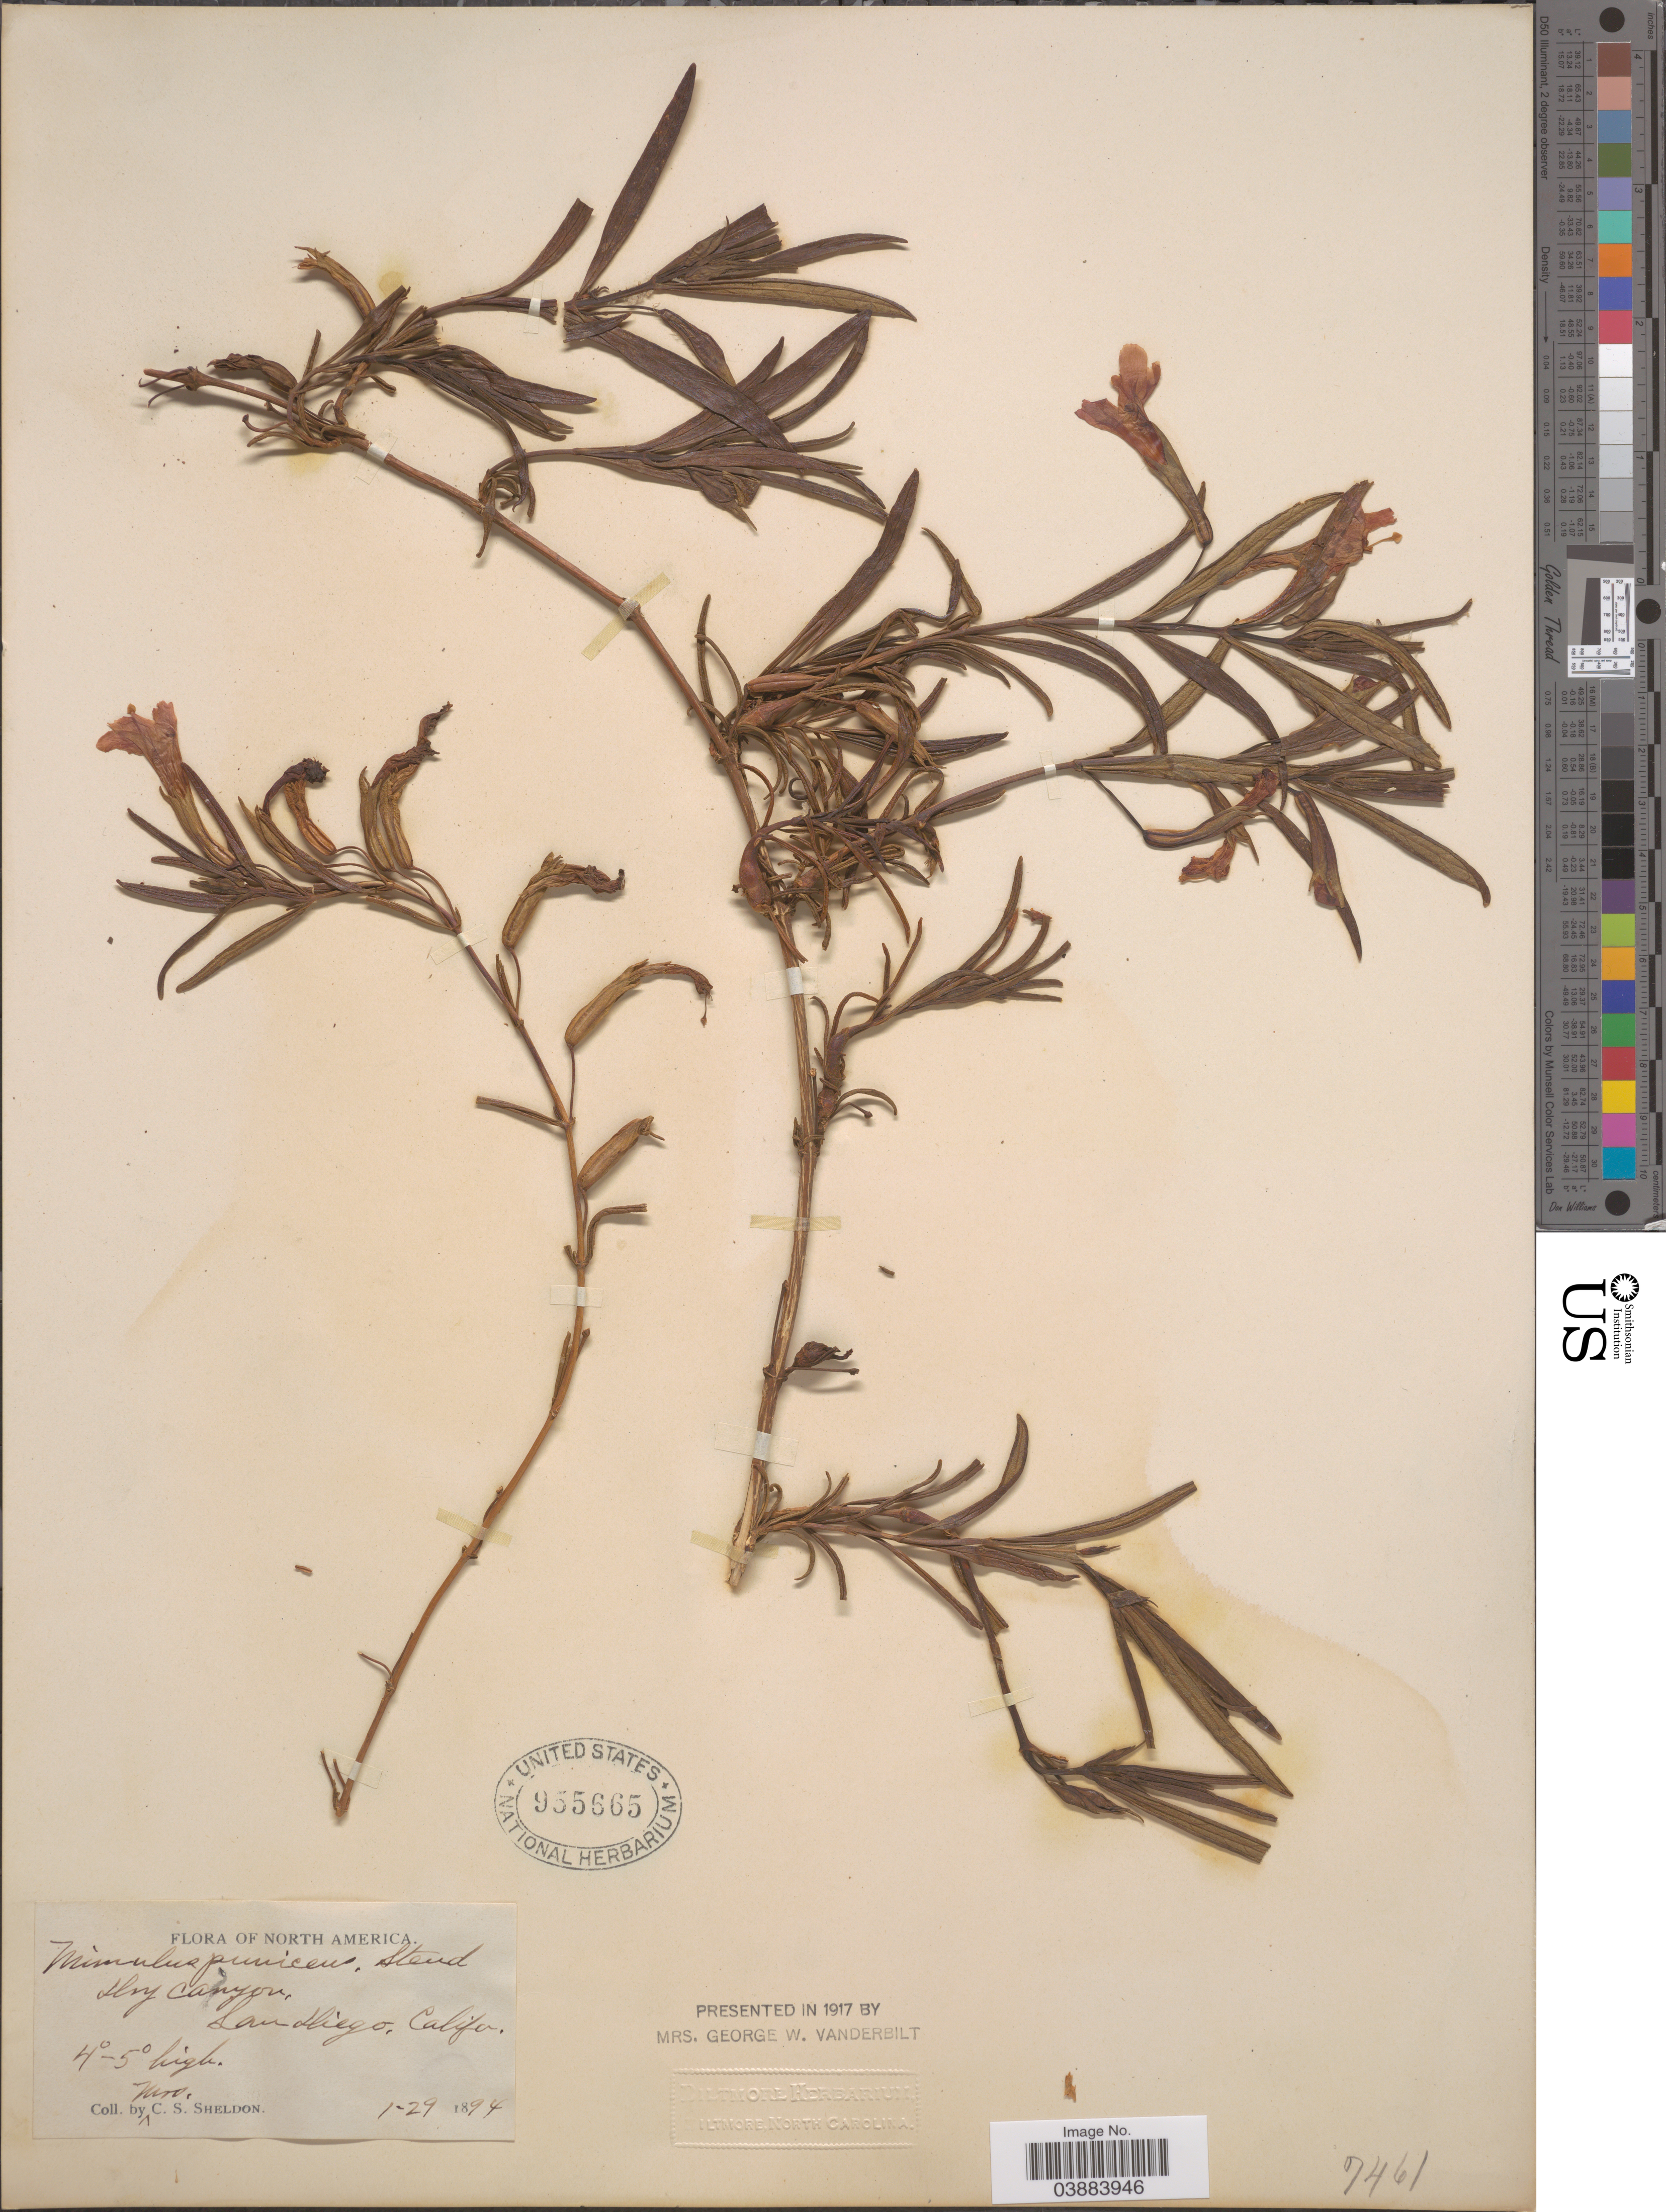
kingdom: Plantae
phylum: Tracheophyta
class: Magnoliopsida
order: Lamiales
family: Phrymaceae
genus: Diplacus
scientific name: Diplacus puniceus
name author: Nutt.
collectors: C. Sheldon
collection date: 1894-01-29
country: United States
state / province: California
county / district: San Diego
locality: Dry Canyon, San Diego.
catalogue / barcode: US 955665